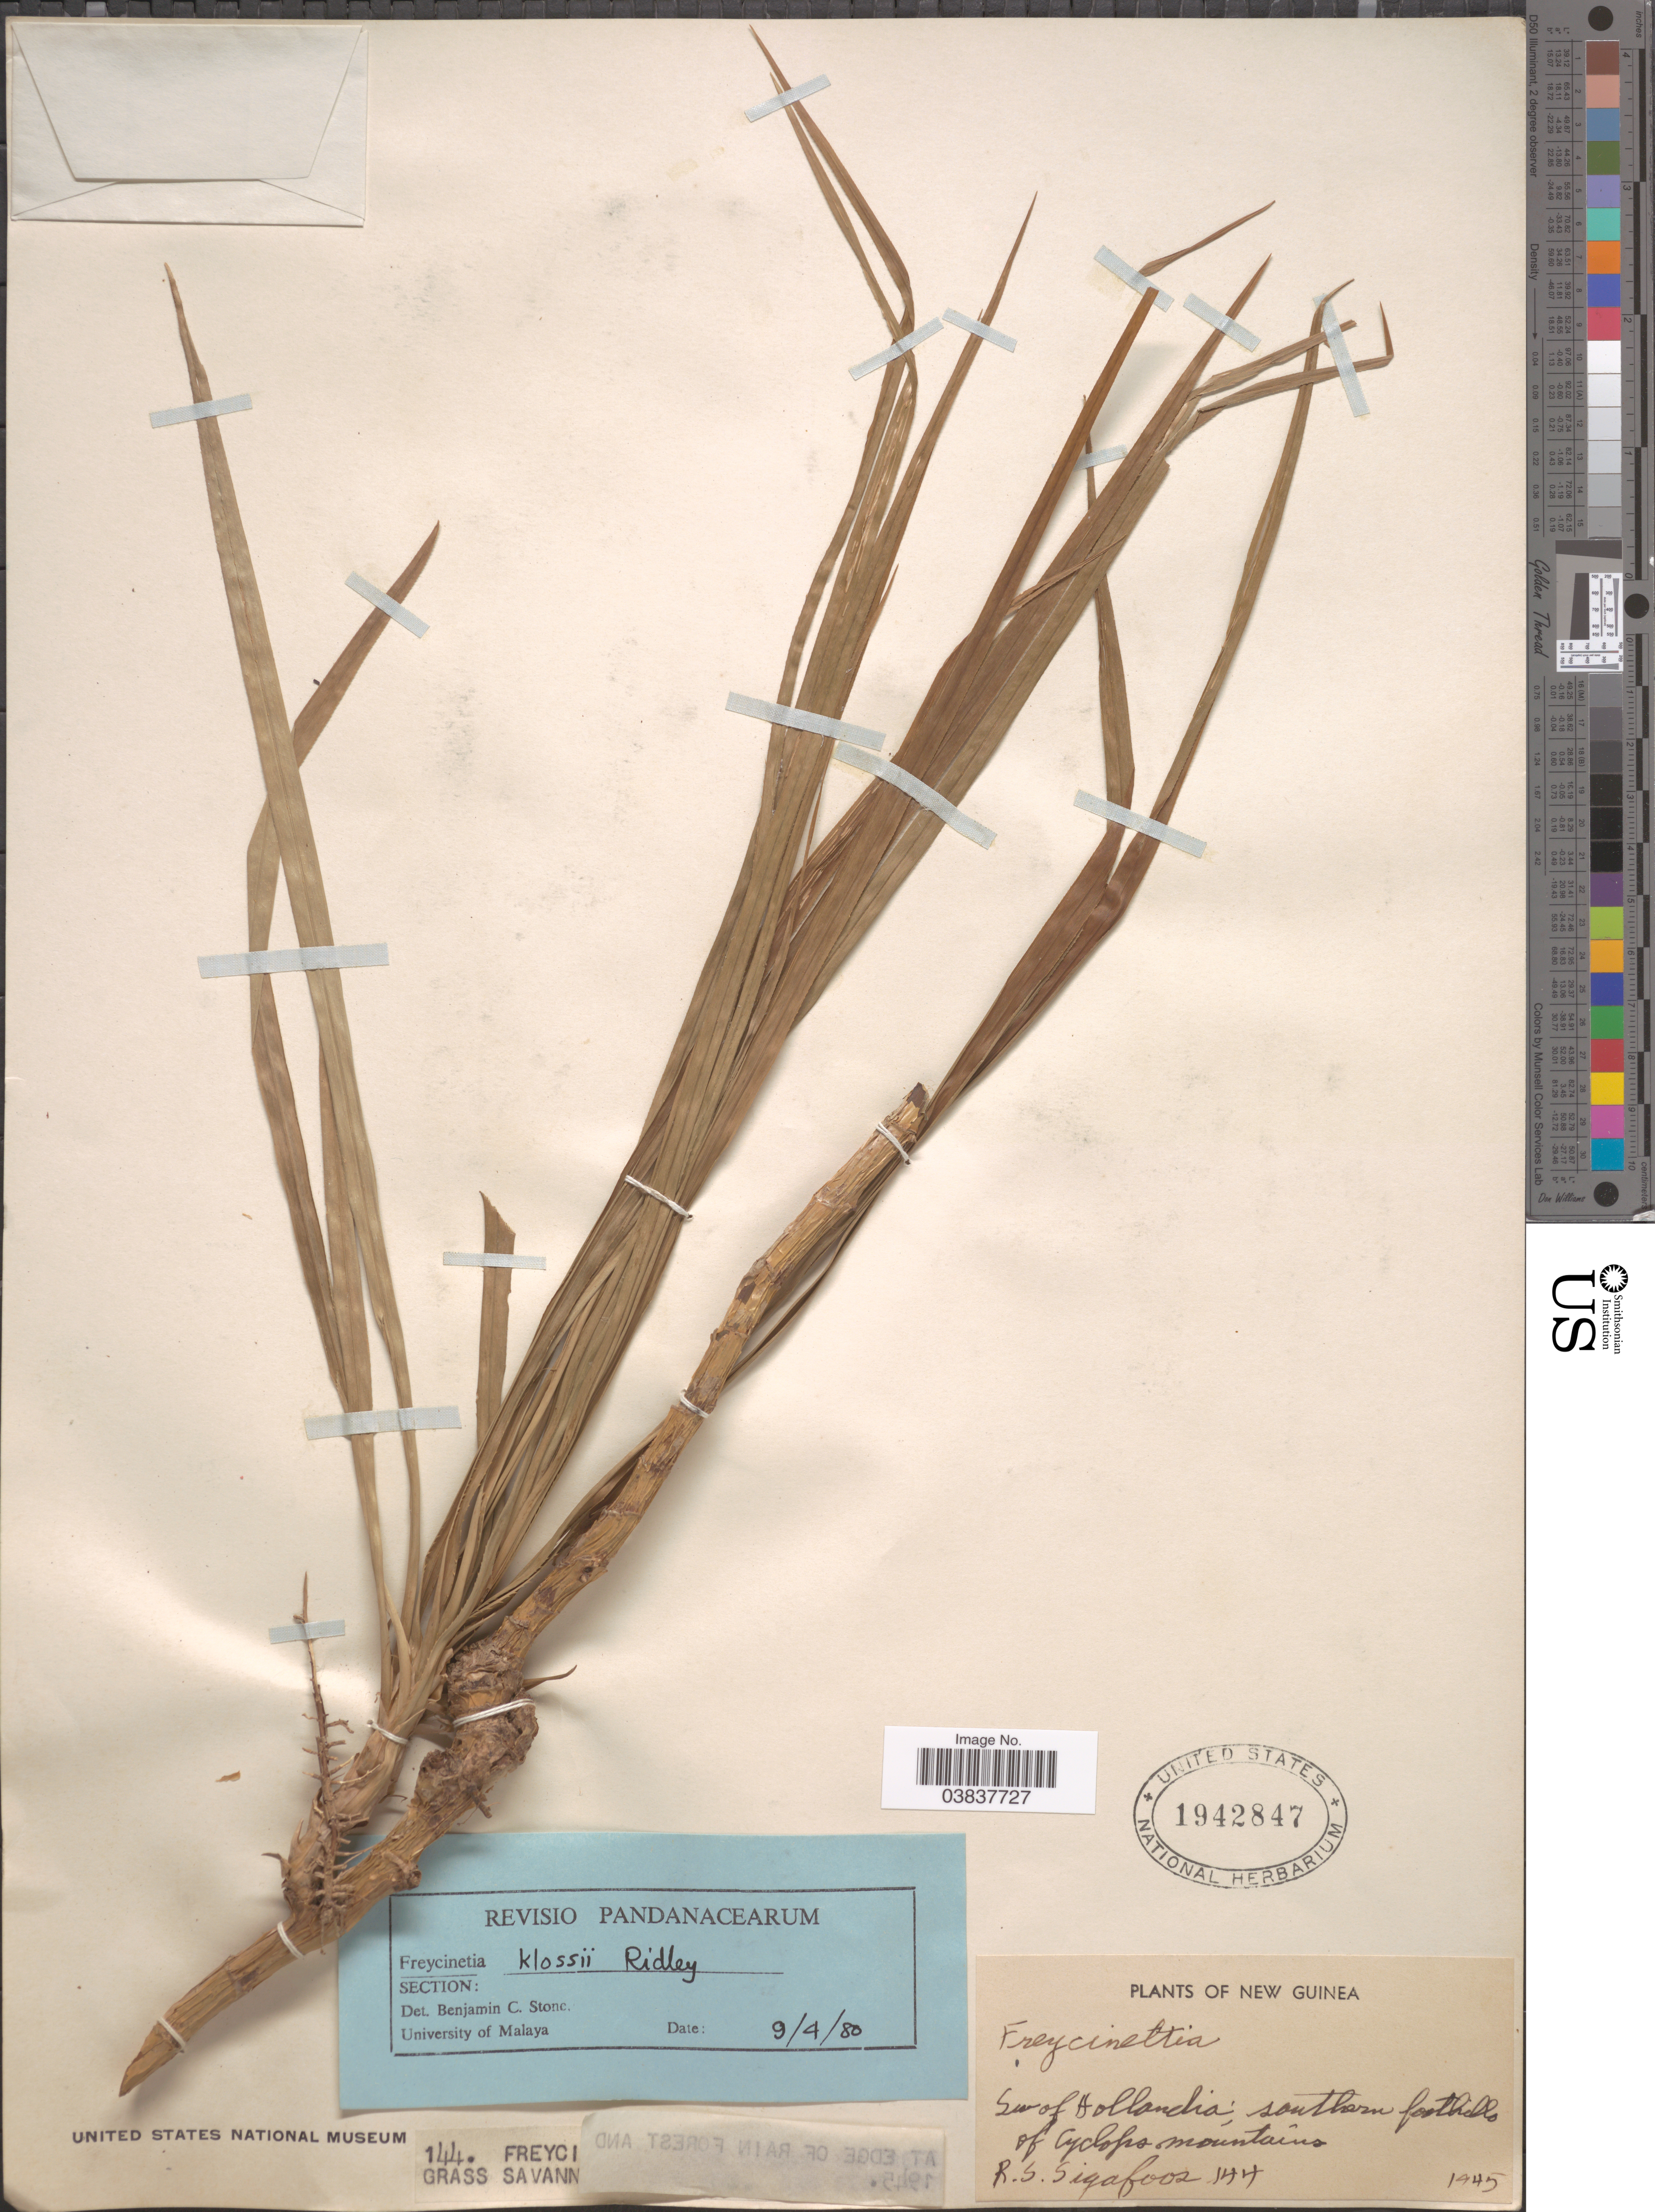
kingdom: Plantae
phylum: Tracheophyta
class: Liliopsida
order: Pandanales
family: Pandanaceae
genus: Freycinetia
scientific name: Freycinetia klossii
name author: Ridl.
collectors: R. Sigafoos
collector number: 144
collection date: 1945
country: Indonesia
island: New Guinea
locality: New Guinea. Sw of Hollandia, southern foothils of Cyclops mountains.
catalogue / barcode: US 1942847